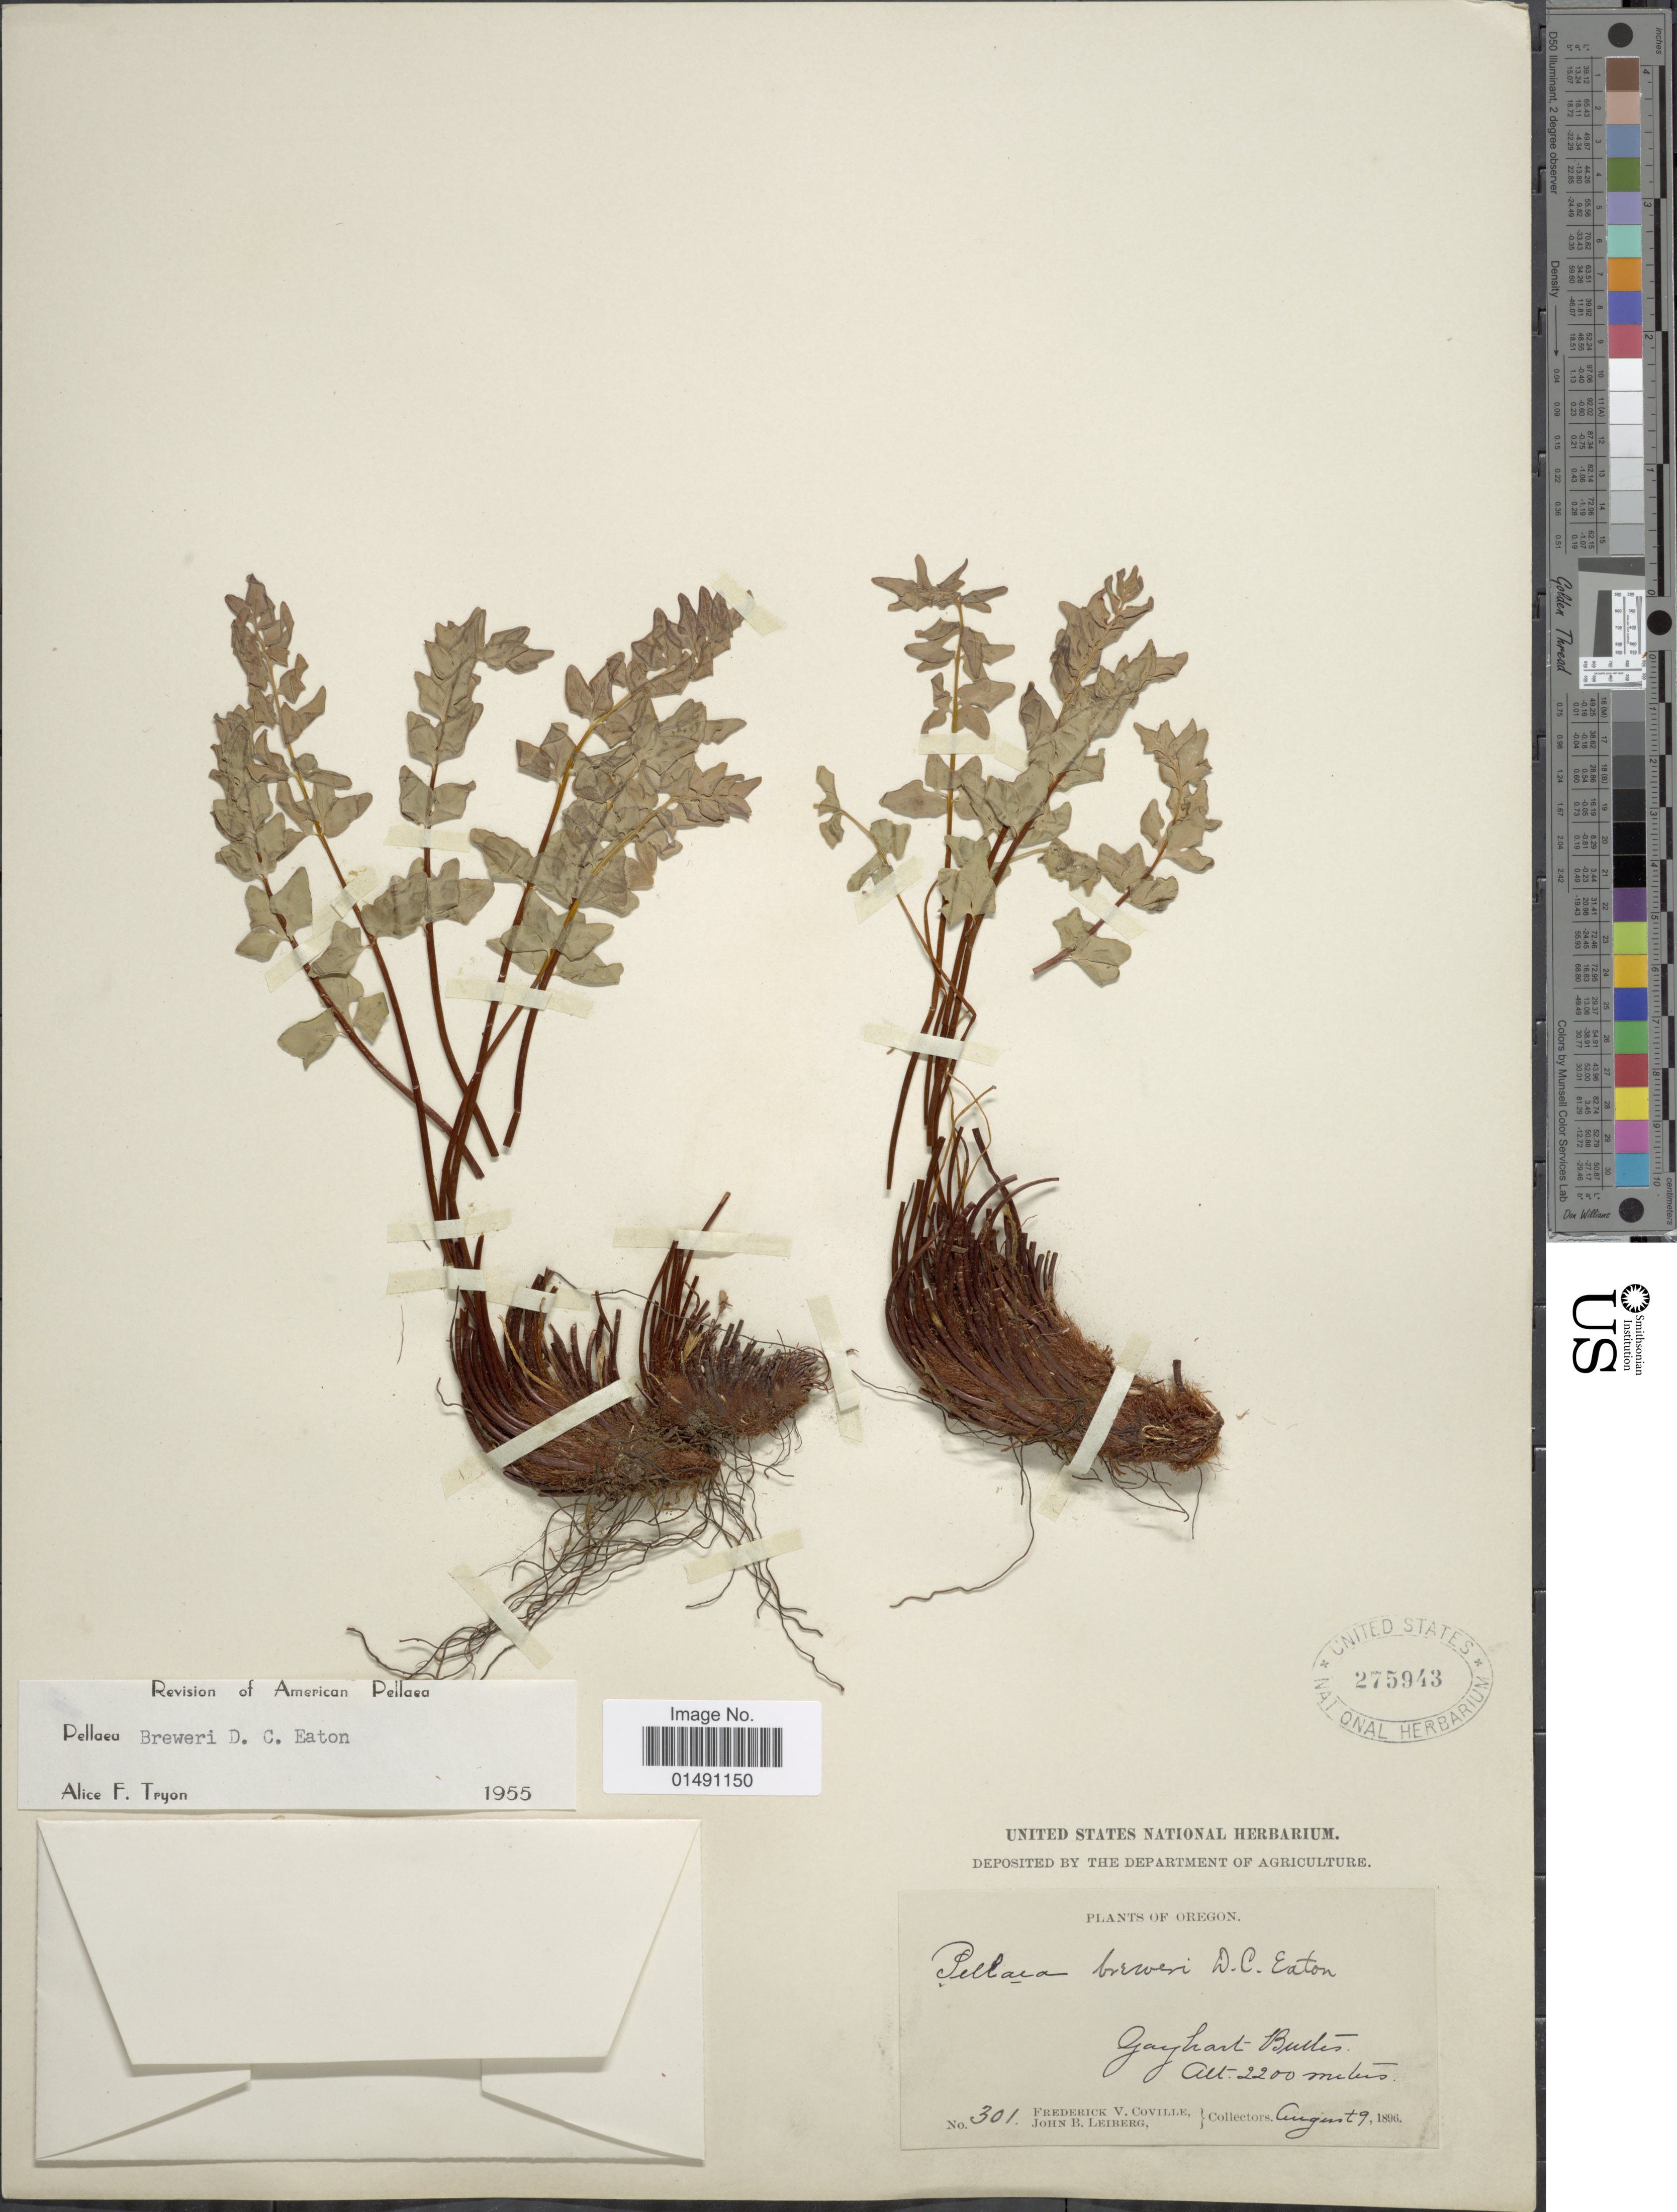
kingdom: Plantae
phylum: Tracheophyta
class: Polypodiopsida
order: Polypodiales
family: Pteridaceae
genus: Pellaea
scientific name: Pellaea breweri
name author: D.C. Eaton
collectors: F. V. Coville & J. B. Leiberg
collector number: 301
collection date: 1896-08-09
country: United States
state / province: Oregon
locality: Gayhart Buttes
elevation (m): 2200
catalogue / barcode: US 275943